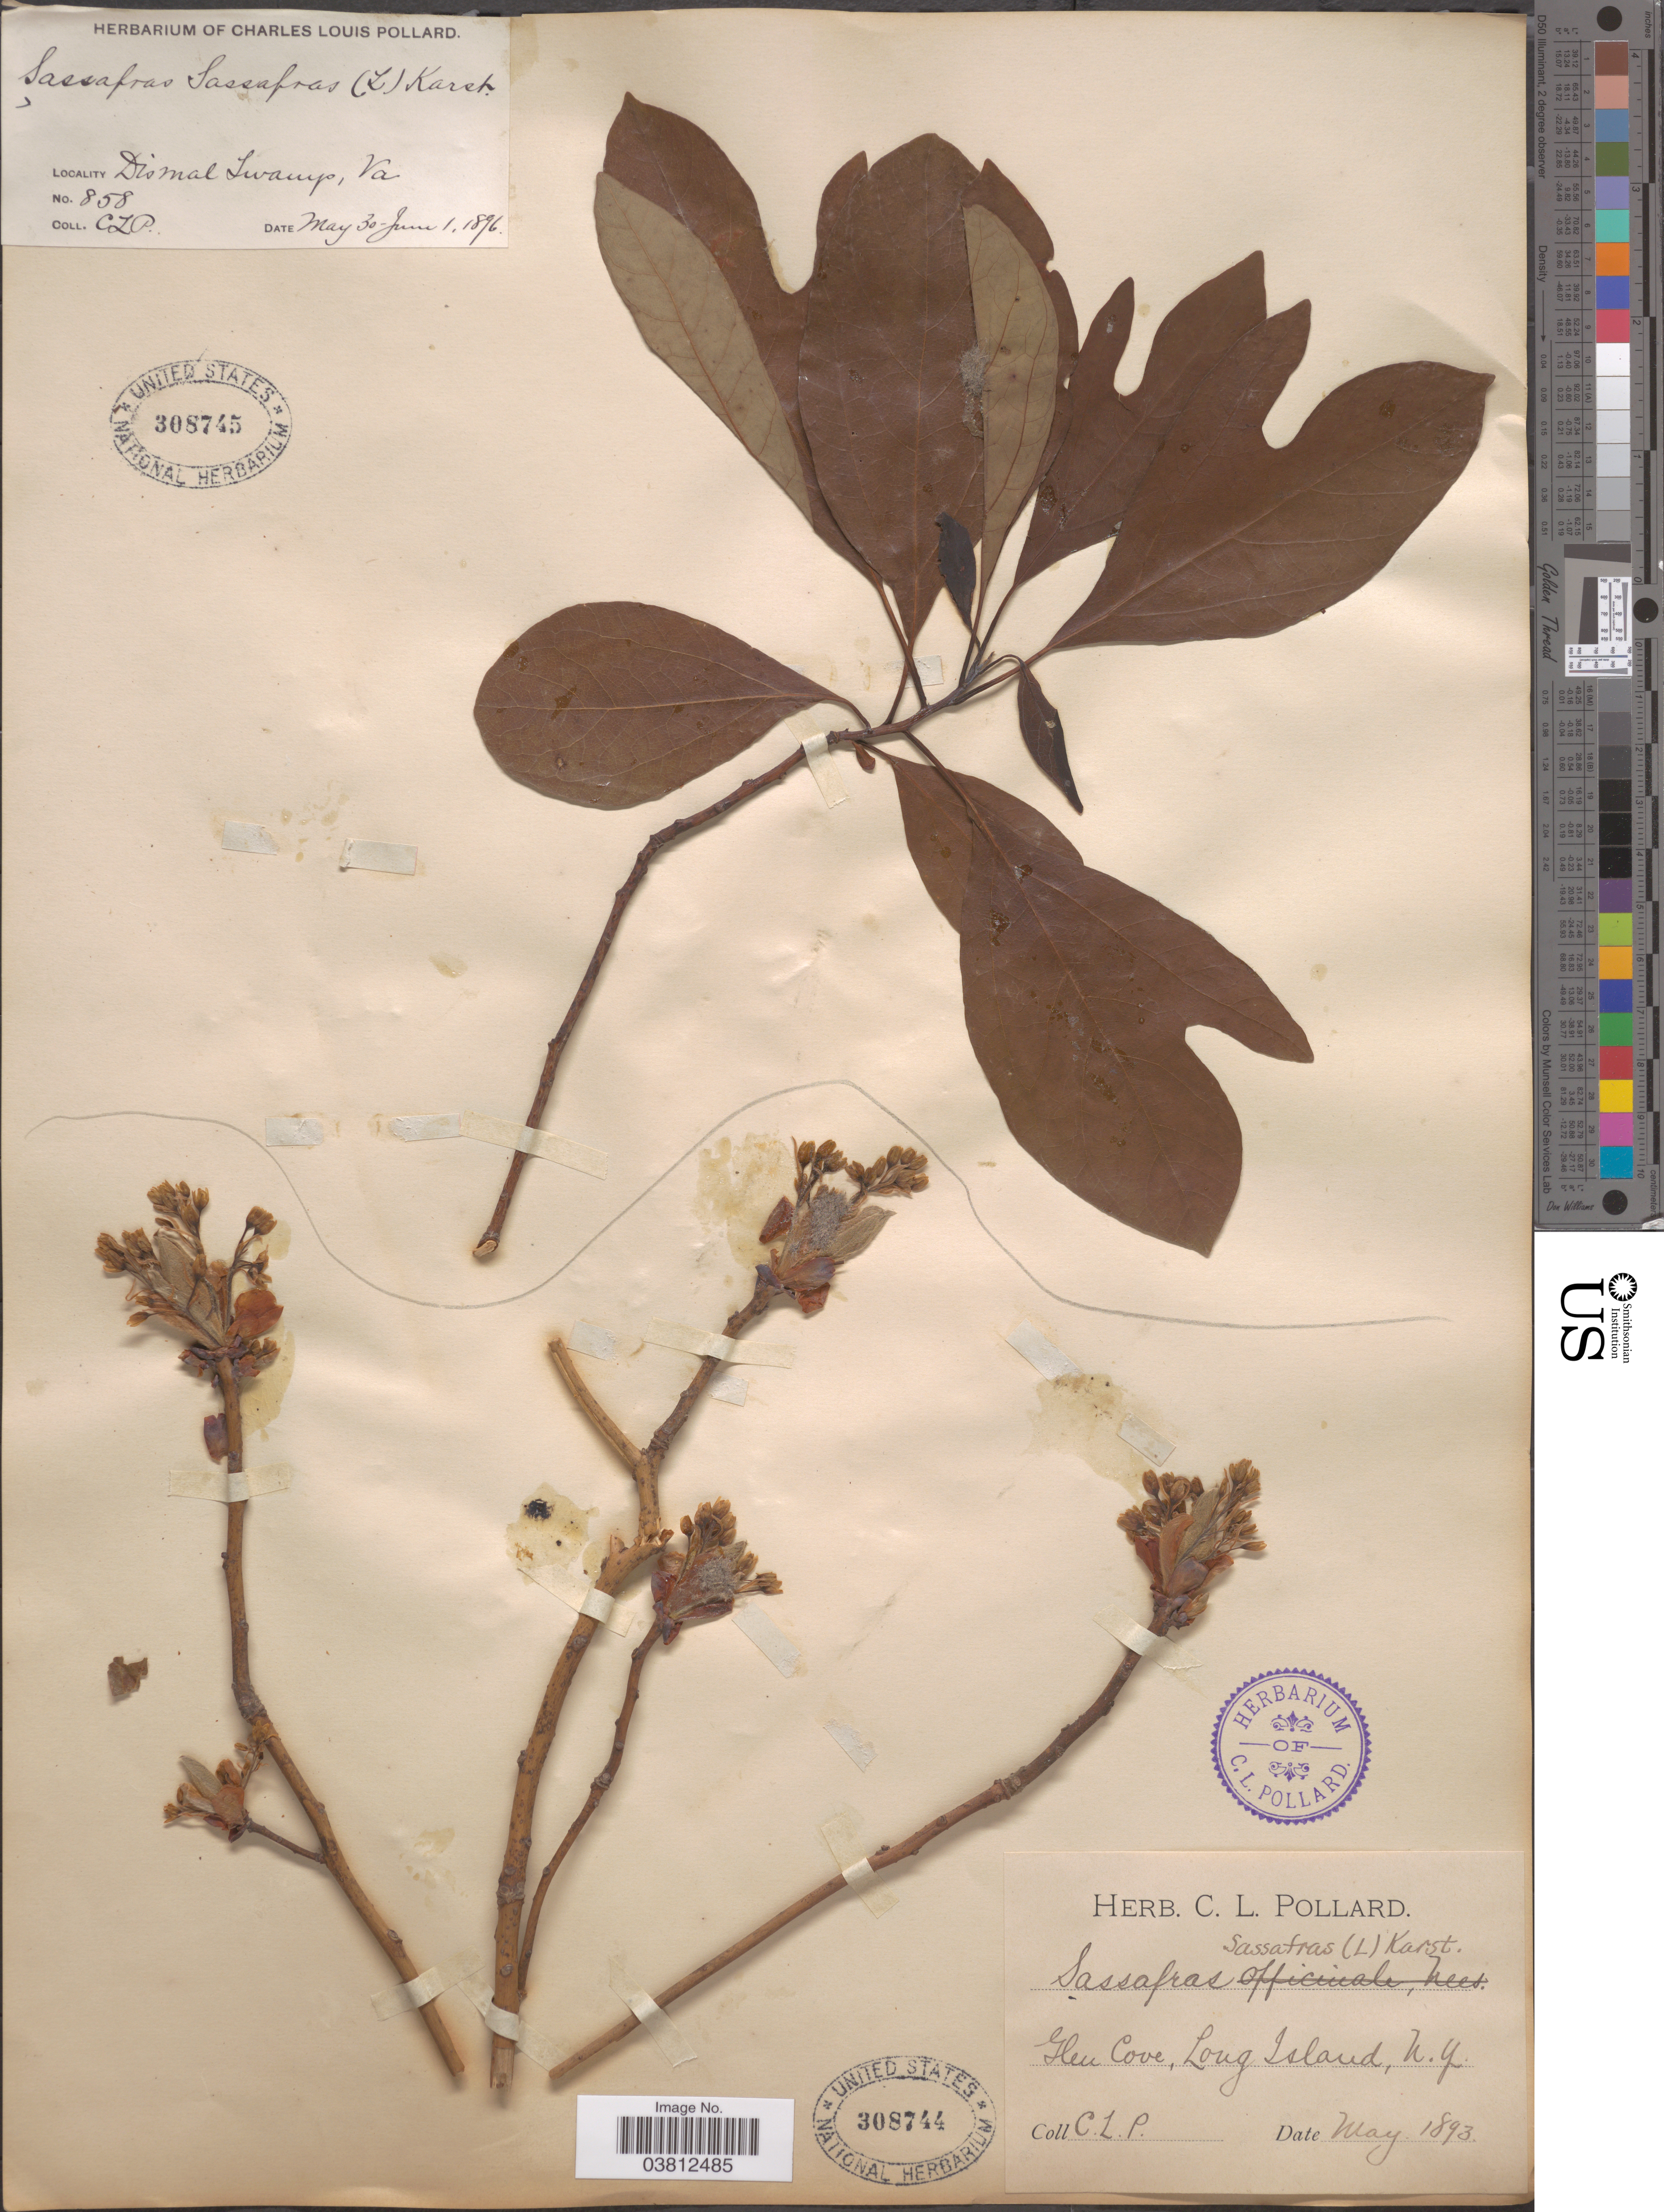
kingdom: Plantae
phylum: Tracheophyta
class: Magnoliopsida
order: Laurales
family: Lauraceae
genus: Sassafras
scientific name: Sassafras albidum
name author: (Nutt.) Nees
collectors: C. L. Pollard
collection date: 1893-05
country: United States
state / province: New York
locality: Glue Cove, Long Island.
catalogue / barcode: US 308744